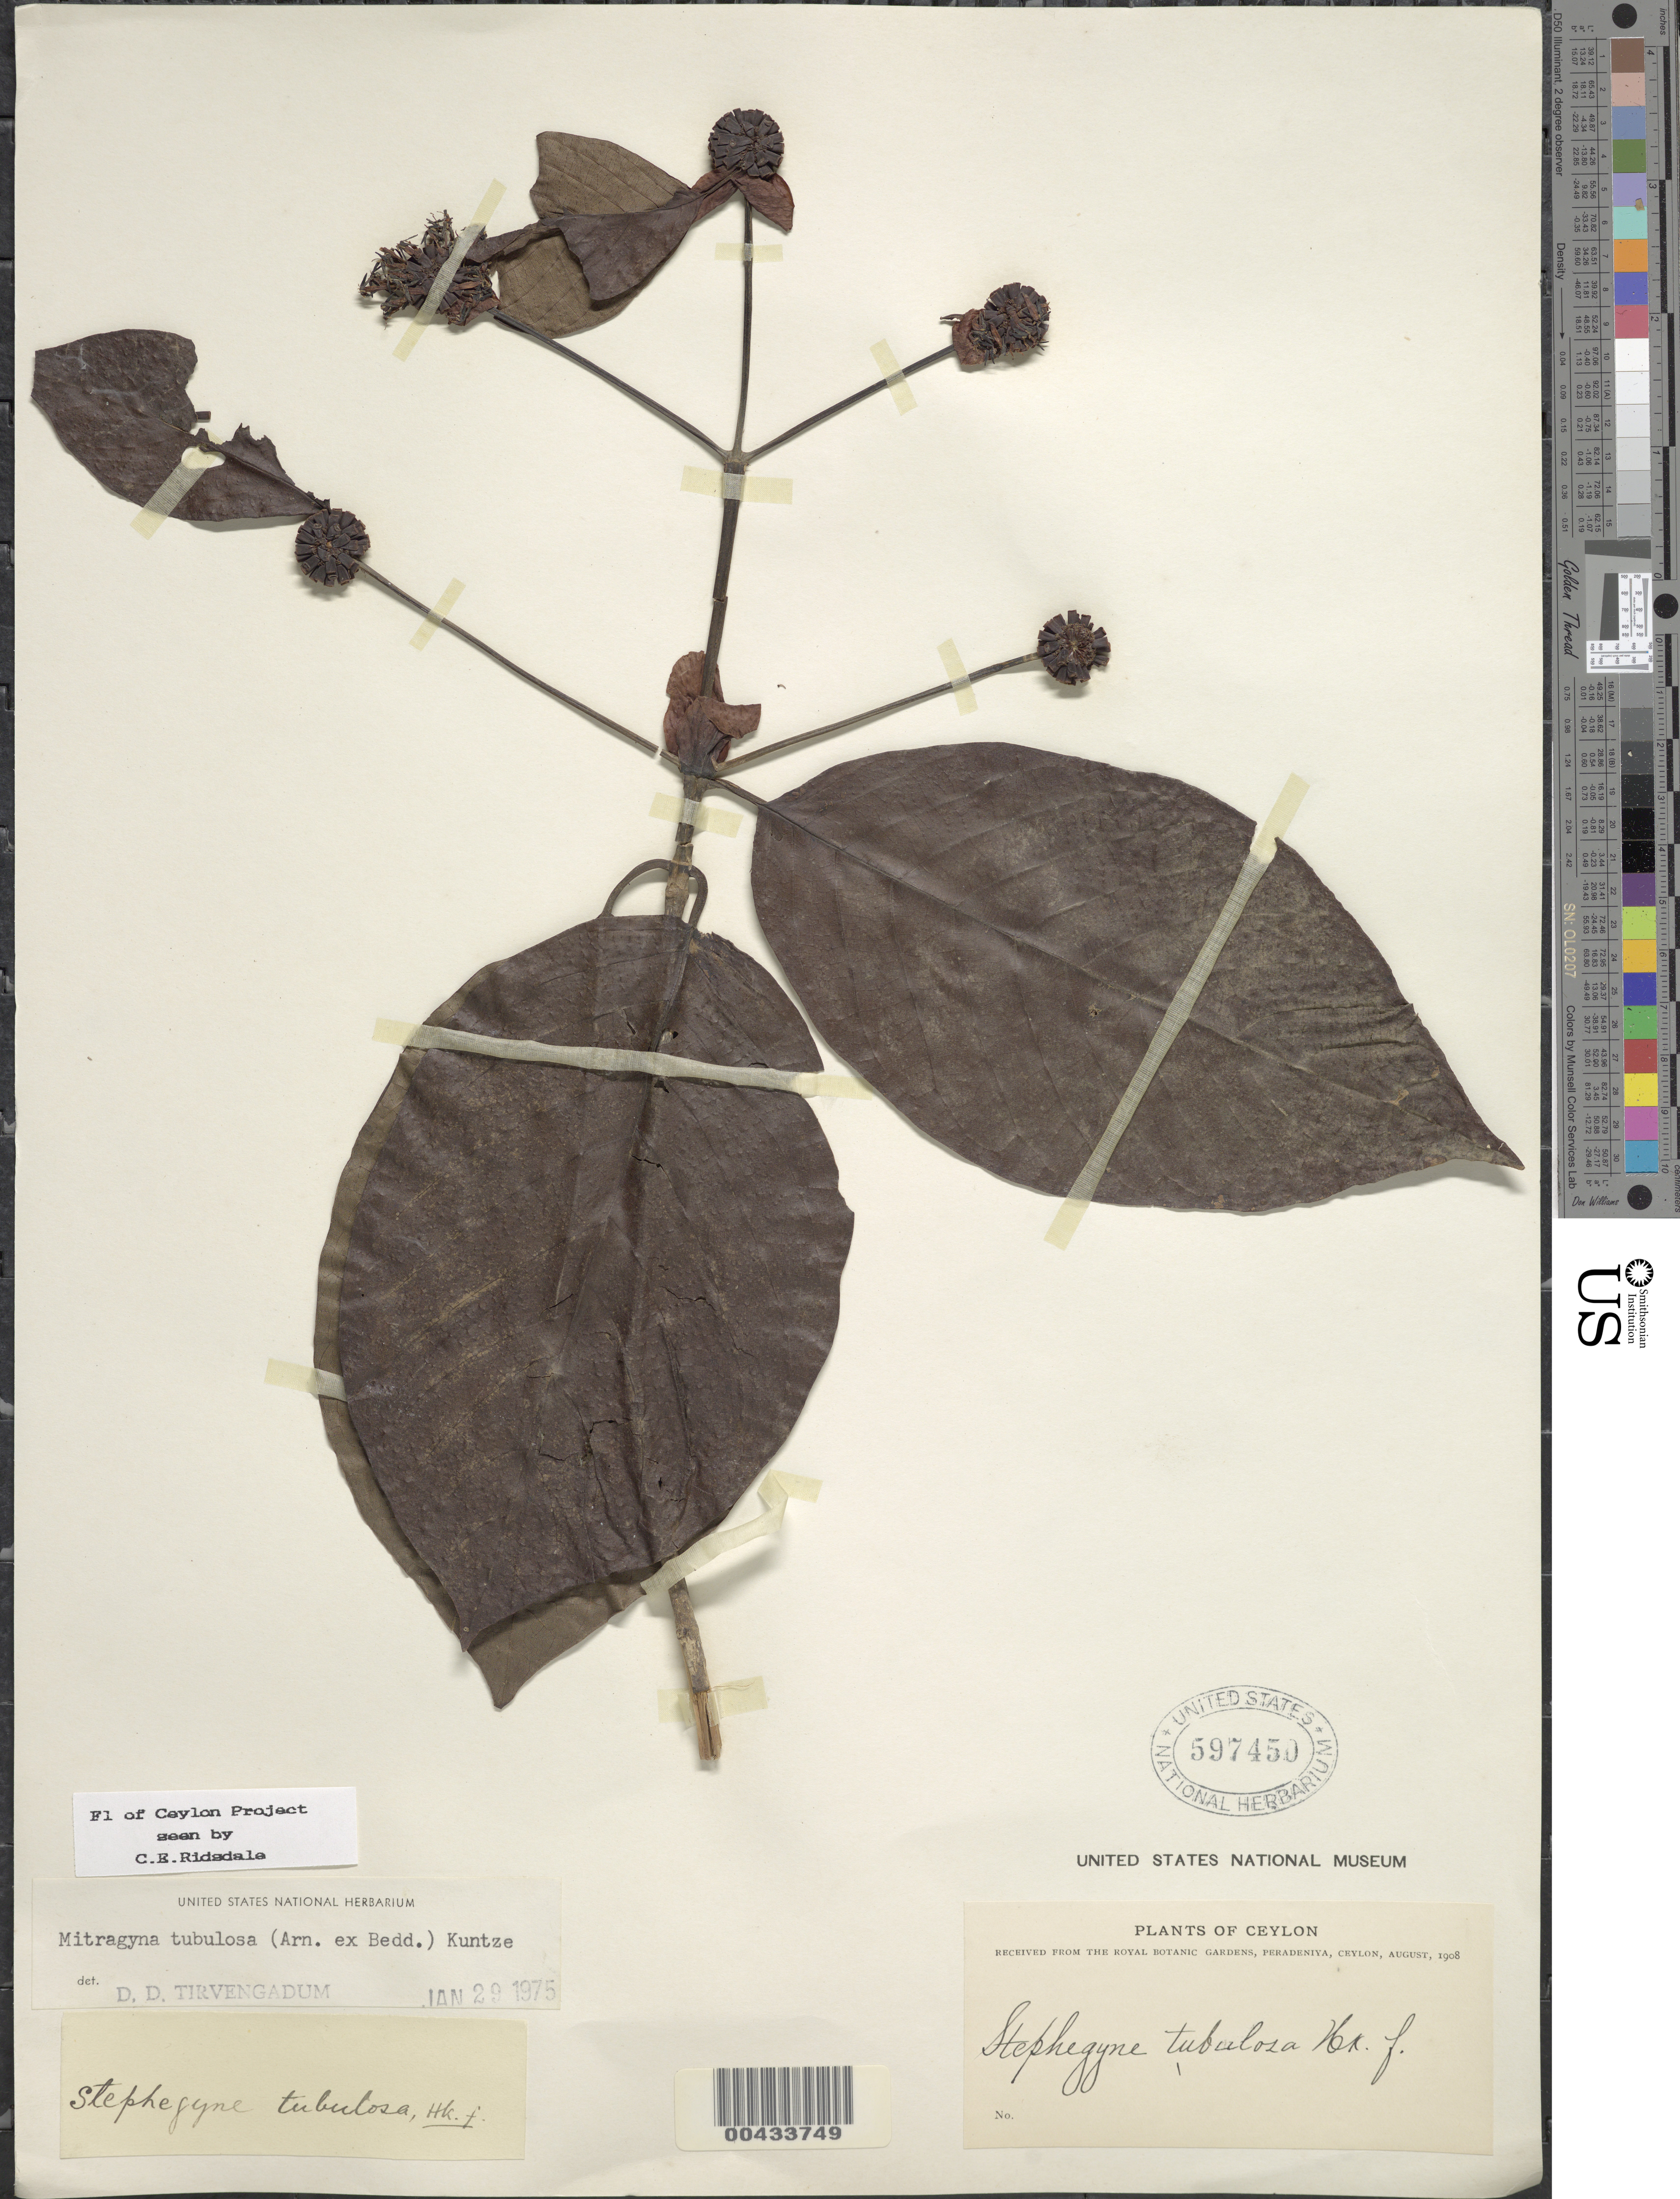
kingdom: Plantae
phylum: Tracheophyta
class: Magnoliopsida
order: Gentianales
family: Rubiaceae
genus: Mitragyna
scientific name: Mitragyna tubulosa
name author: (Arn. ex Bedd.) Kuntze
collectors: C. Royal Botanical Gardens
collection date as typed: Aug 1908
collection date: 1908-08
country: Sri Lanka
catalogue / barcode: US 597450